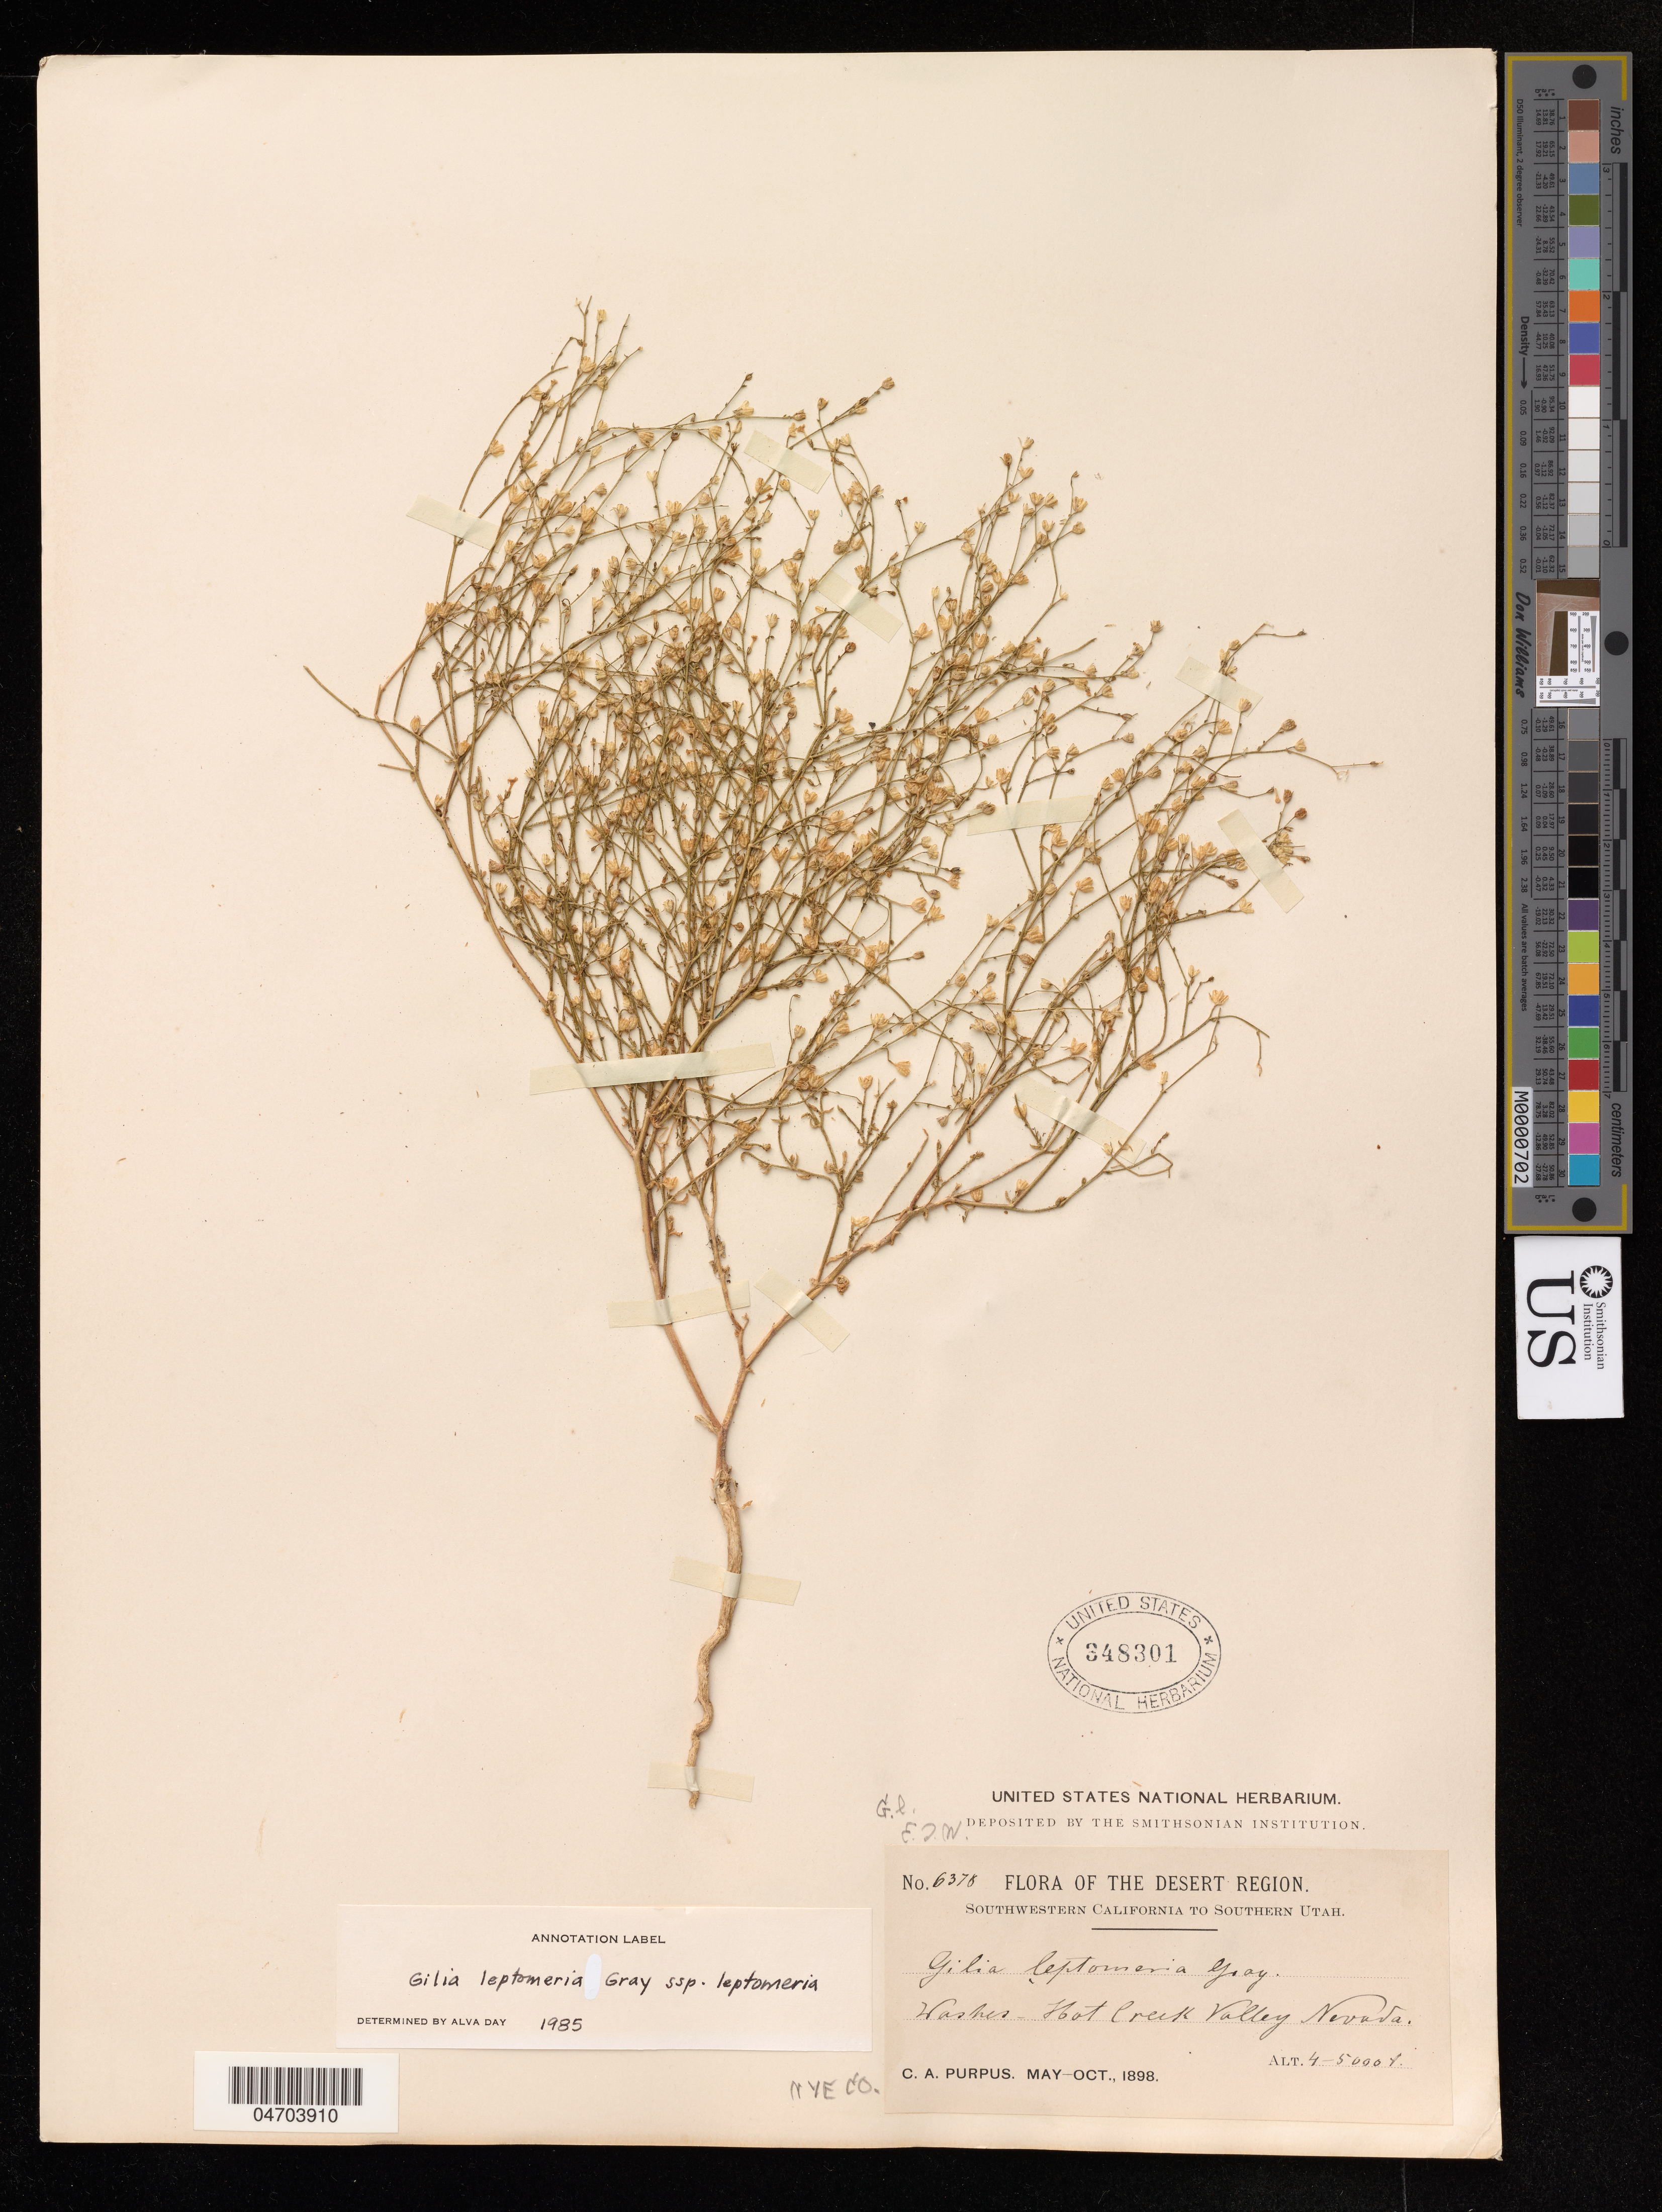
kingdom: Plantae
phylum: Tracheophyta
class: Magnoliopsida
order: Ericales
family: Polemoniaceae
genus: Gilia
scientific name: Gilia leptomeria subsp. leptomeria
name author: A. Gray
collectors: C. Purpus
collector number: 6370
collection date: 1898-05/1898-10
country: United States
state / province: Nevada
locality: The Desert Region, Hot Creek Valley.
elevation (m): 1219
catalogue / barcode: US 348301